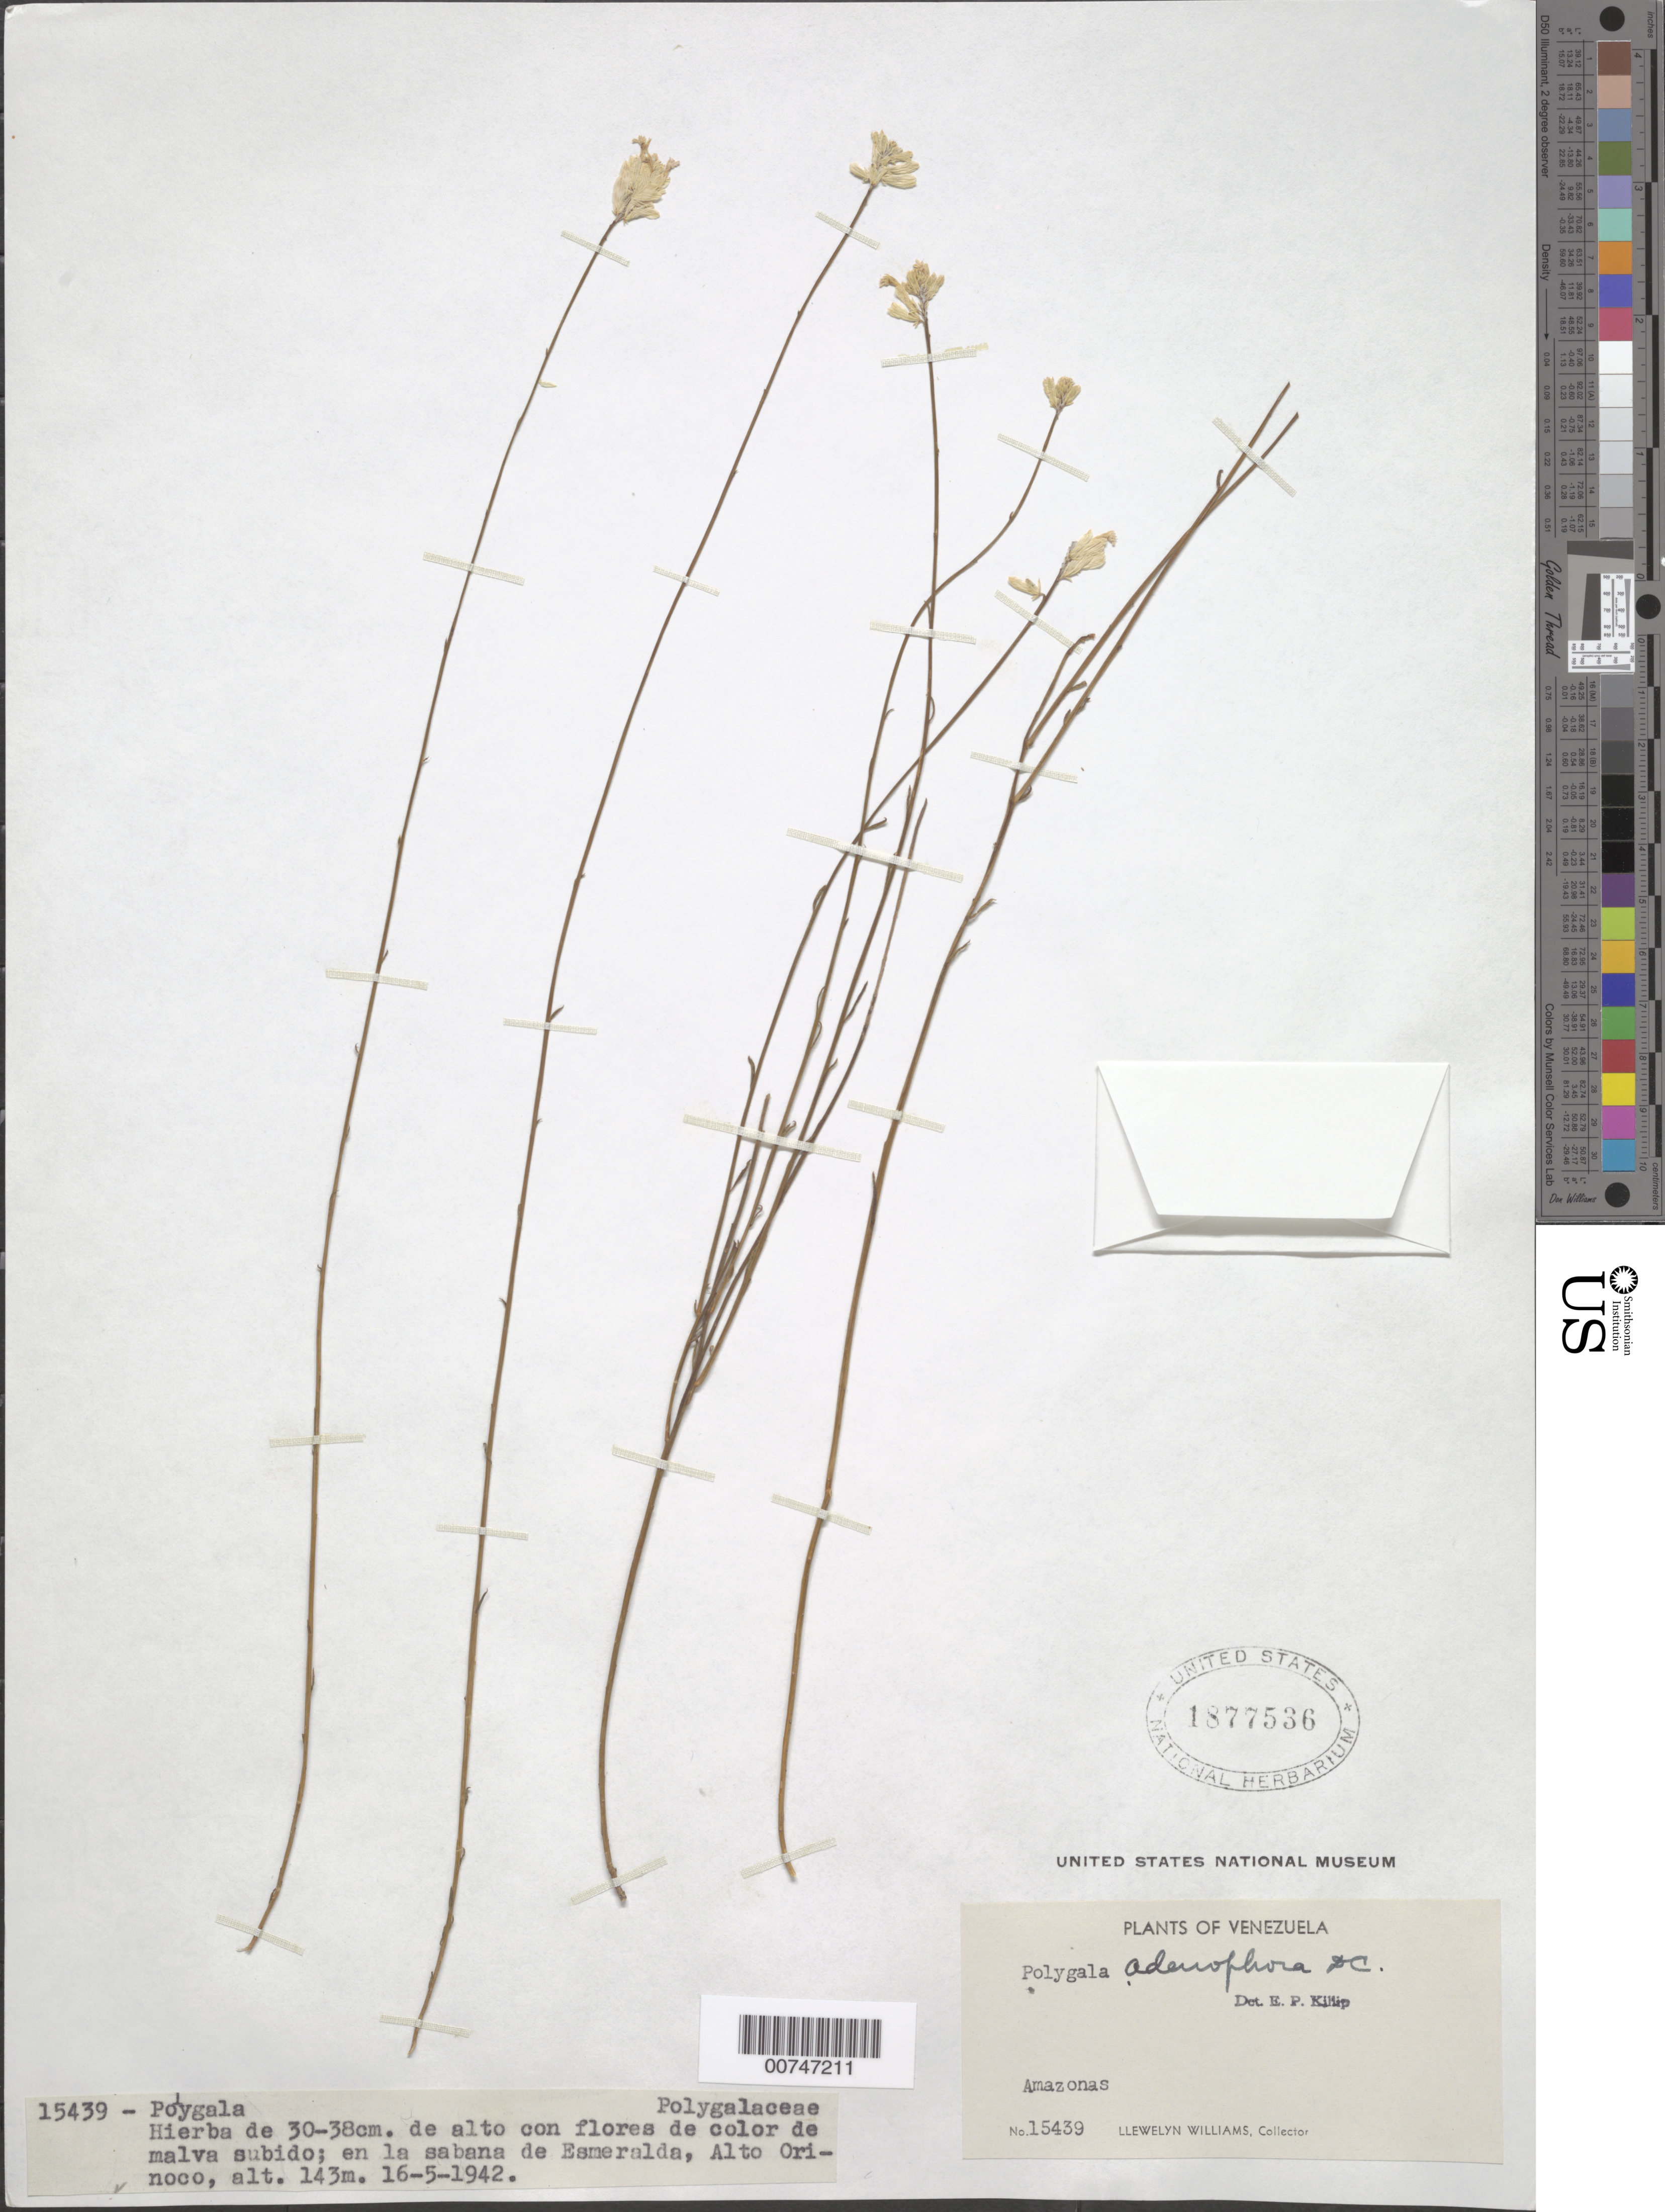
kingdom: Plantae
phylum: Tracheophyta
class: Magnoliopsida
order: Fabales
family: Polygalaceae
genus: Polygala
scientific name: Polygala adenophora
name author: DC.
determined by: Killip, Ellsworth P.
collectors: Ll. Williams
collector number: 15439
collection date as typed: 16-May-42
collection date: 1942-05-16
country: Venezuela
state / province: Amazonas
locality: Esmeralda, Alto Orinoco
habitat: Savanna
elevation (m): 143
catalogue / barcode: US 1877536